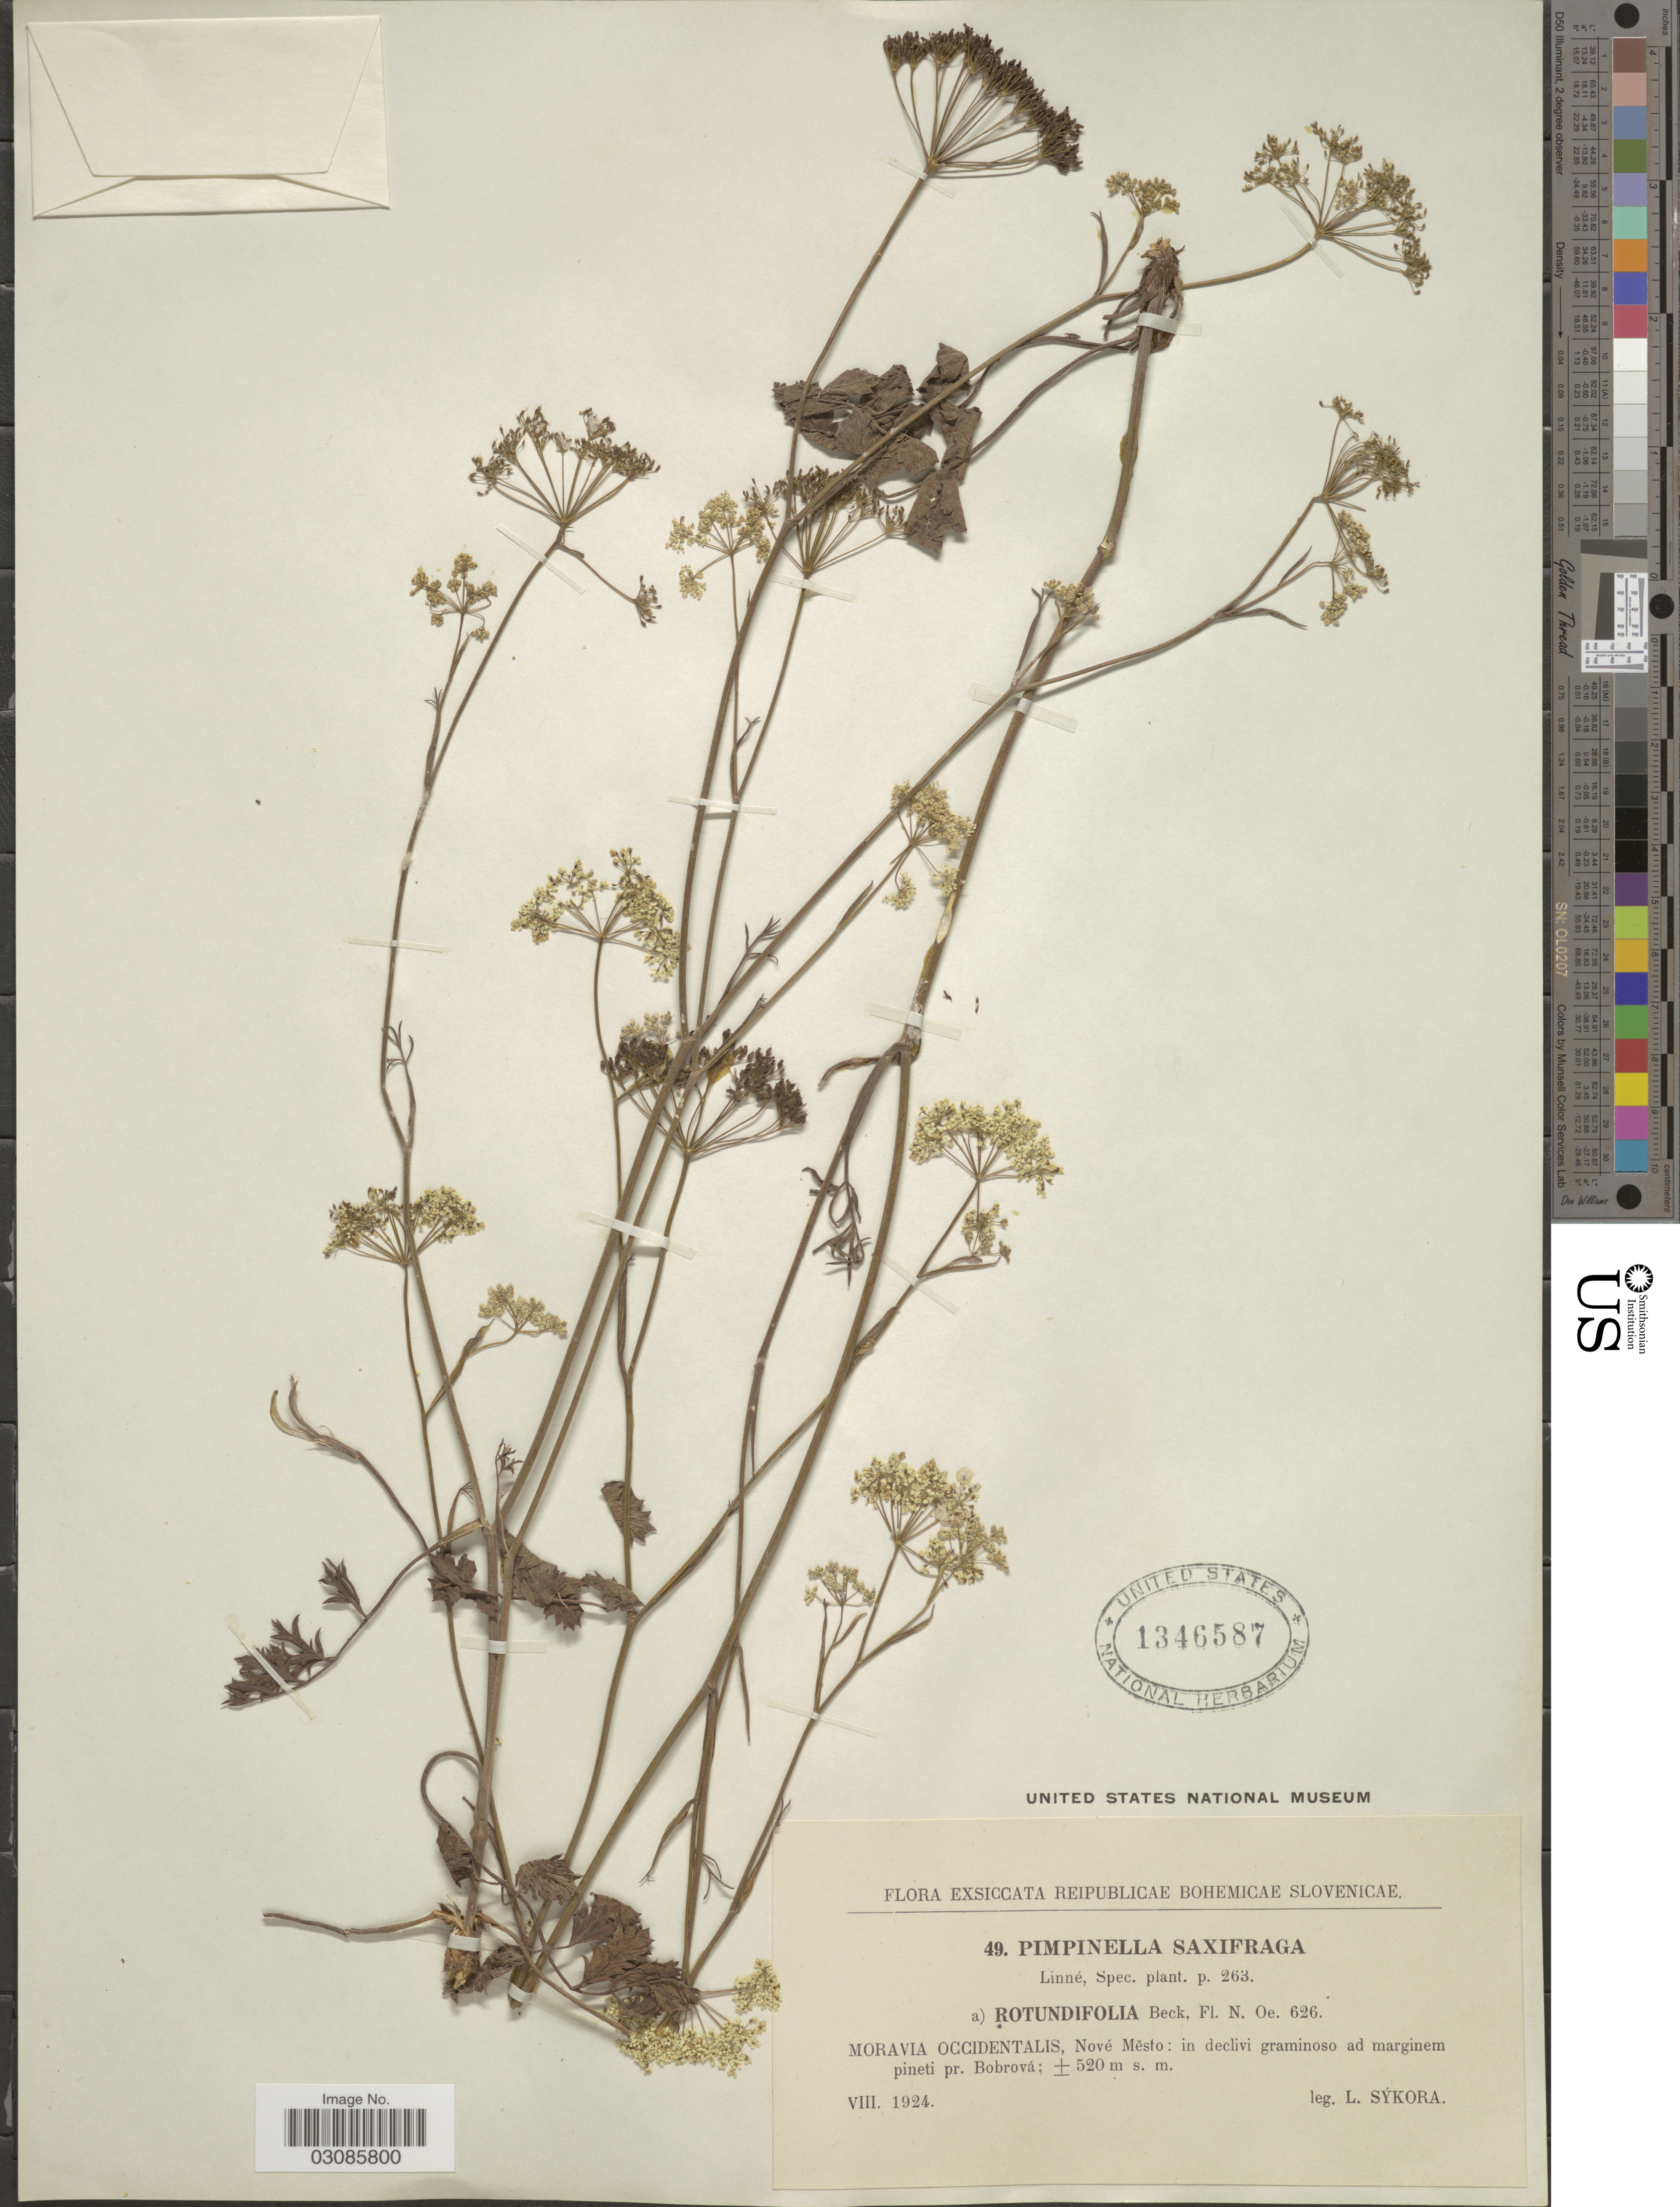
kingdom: Plantae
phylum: Tracheophyta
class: Magnoliopsida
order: Apiales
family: Apiaceae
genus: Pimpinella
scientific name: Pimpinella saxifraga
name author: L.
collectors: L. Sykora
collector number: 49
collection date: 1924-08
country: Czechia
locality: Reipublicae Bohemicae Slovenicae. Moravia Occidentalis, Nové Mĕsto: in declivi graminoso ad marginem pineti pr. Bobrová.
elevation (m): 520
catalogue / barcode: US 1346587